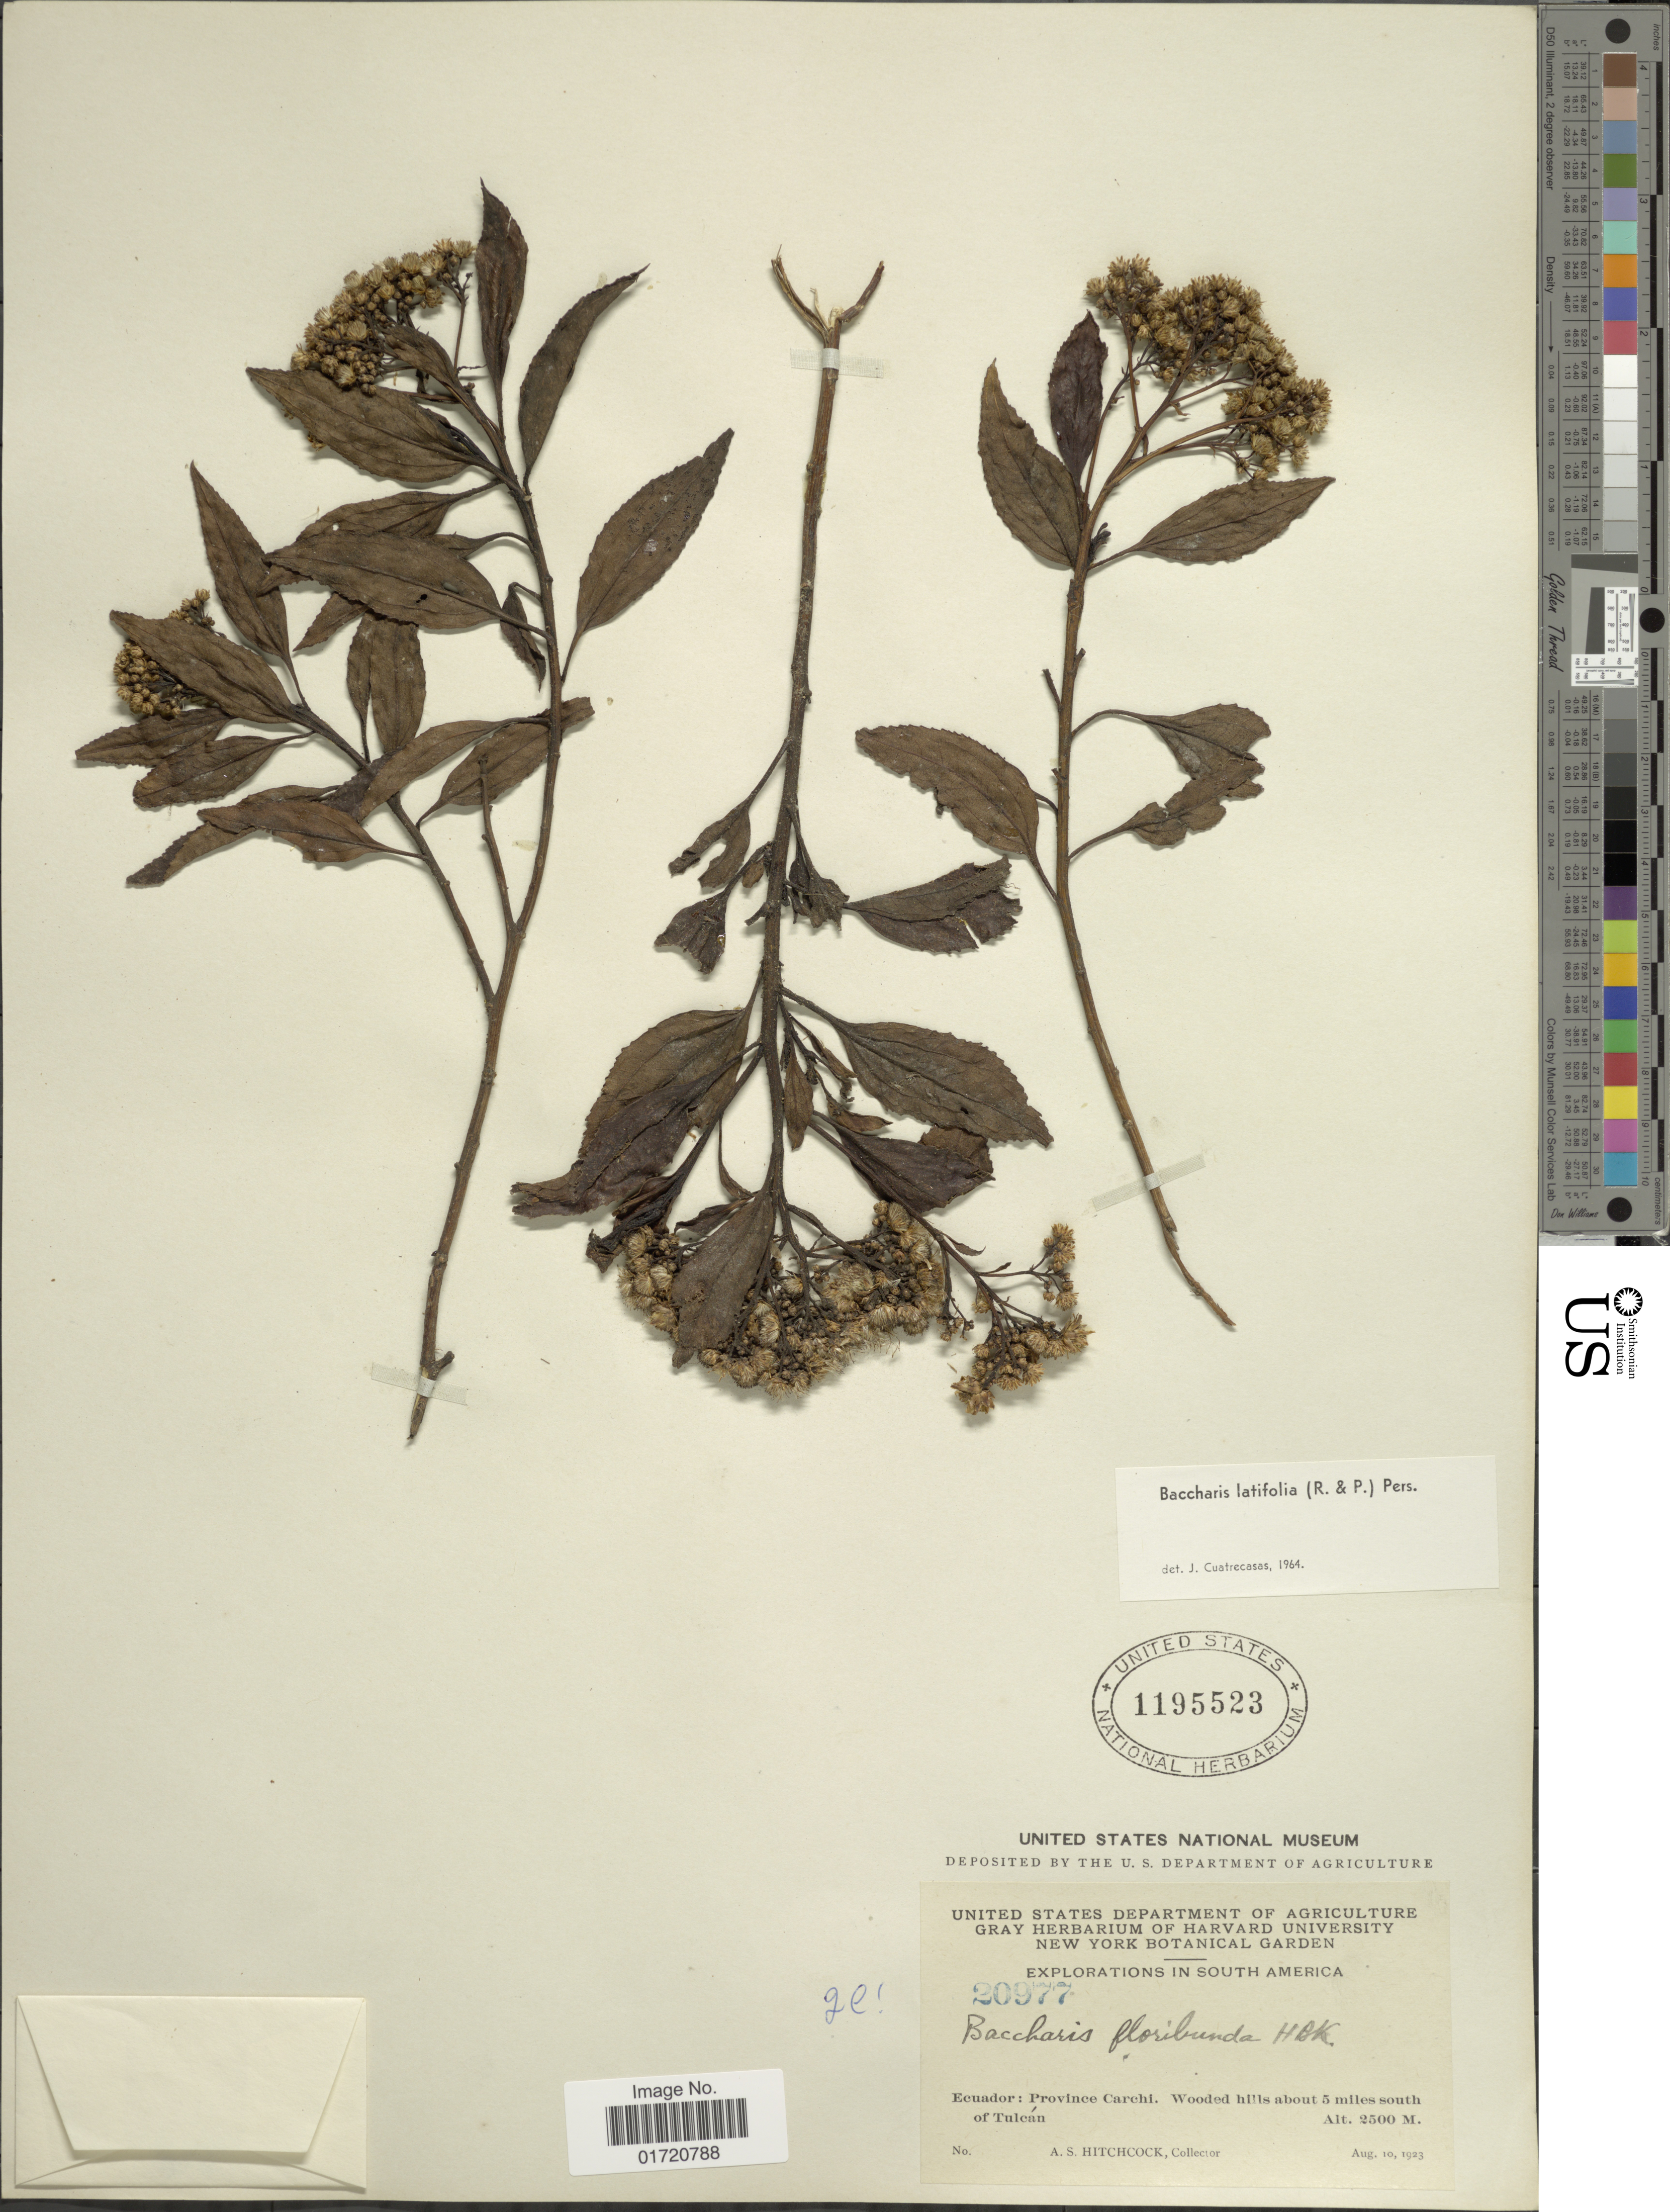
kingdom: Plantae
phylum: Tracheophyta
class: Magnoliopsida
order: Asterales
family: Asteraceae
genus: Baccharis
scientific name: Baccharis latifolia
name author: (Ruiz & Pav.) Pers.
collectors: A. S. Hitchcock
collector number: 20977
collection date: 1923-08-10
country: Ecuador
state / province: Carchi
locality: South America, 5 miles south of Tulcan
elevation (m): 2500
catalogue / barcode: US 1195523